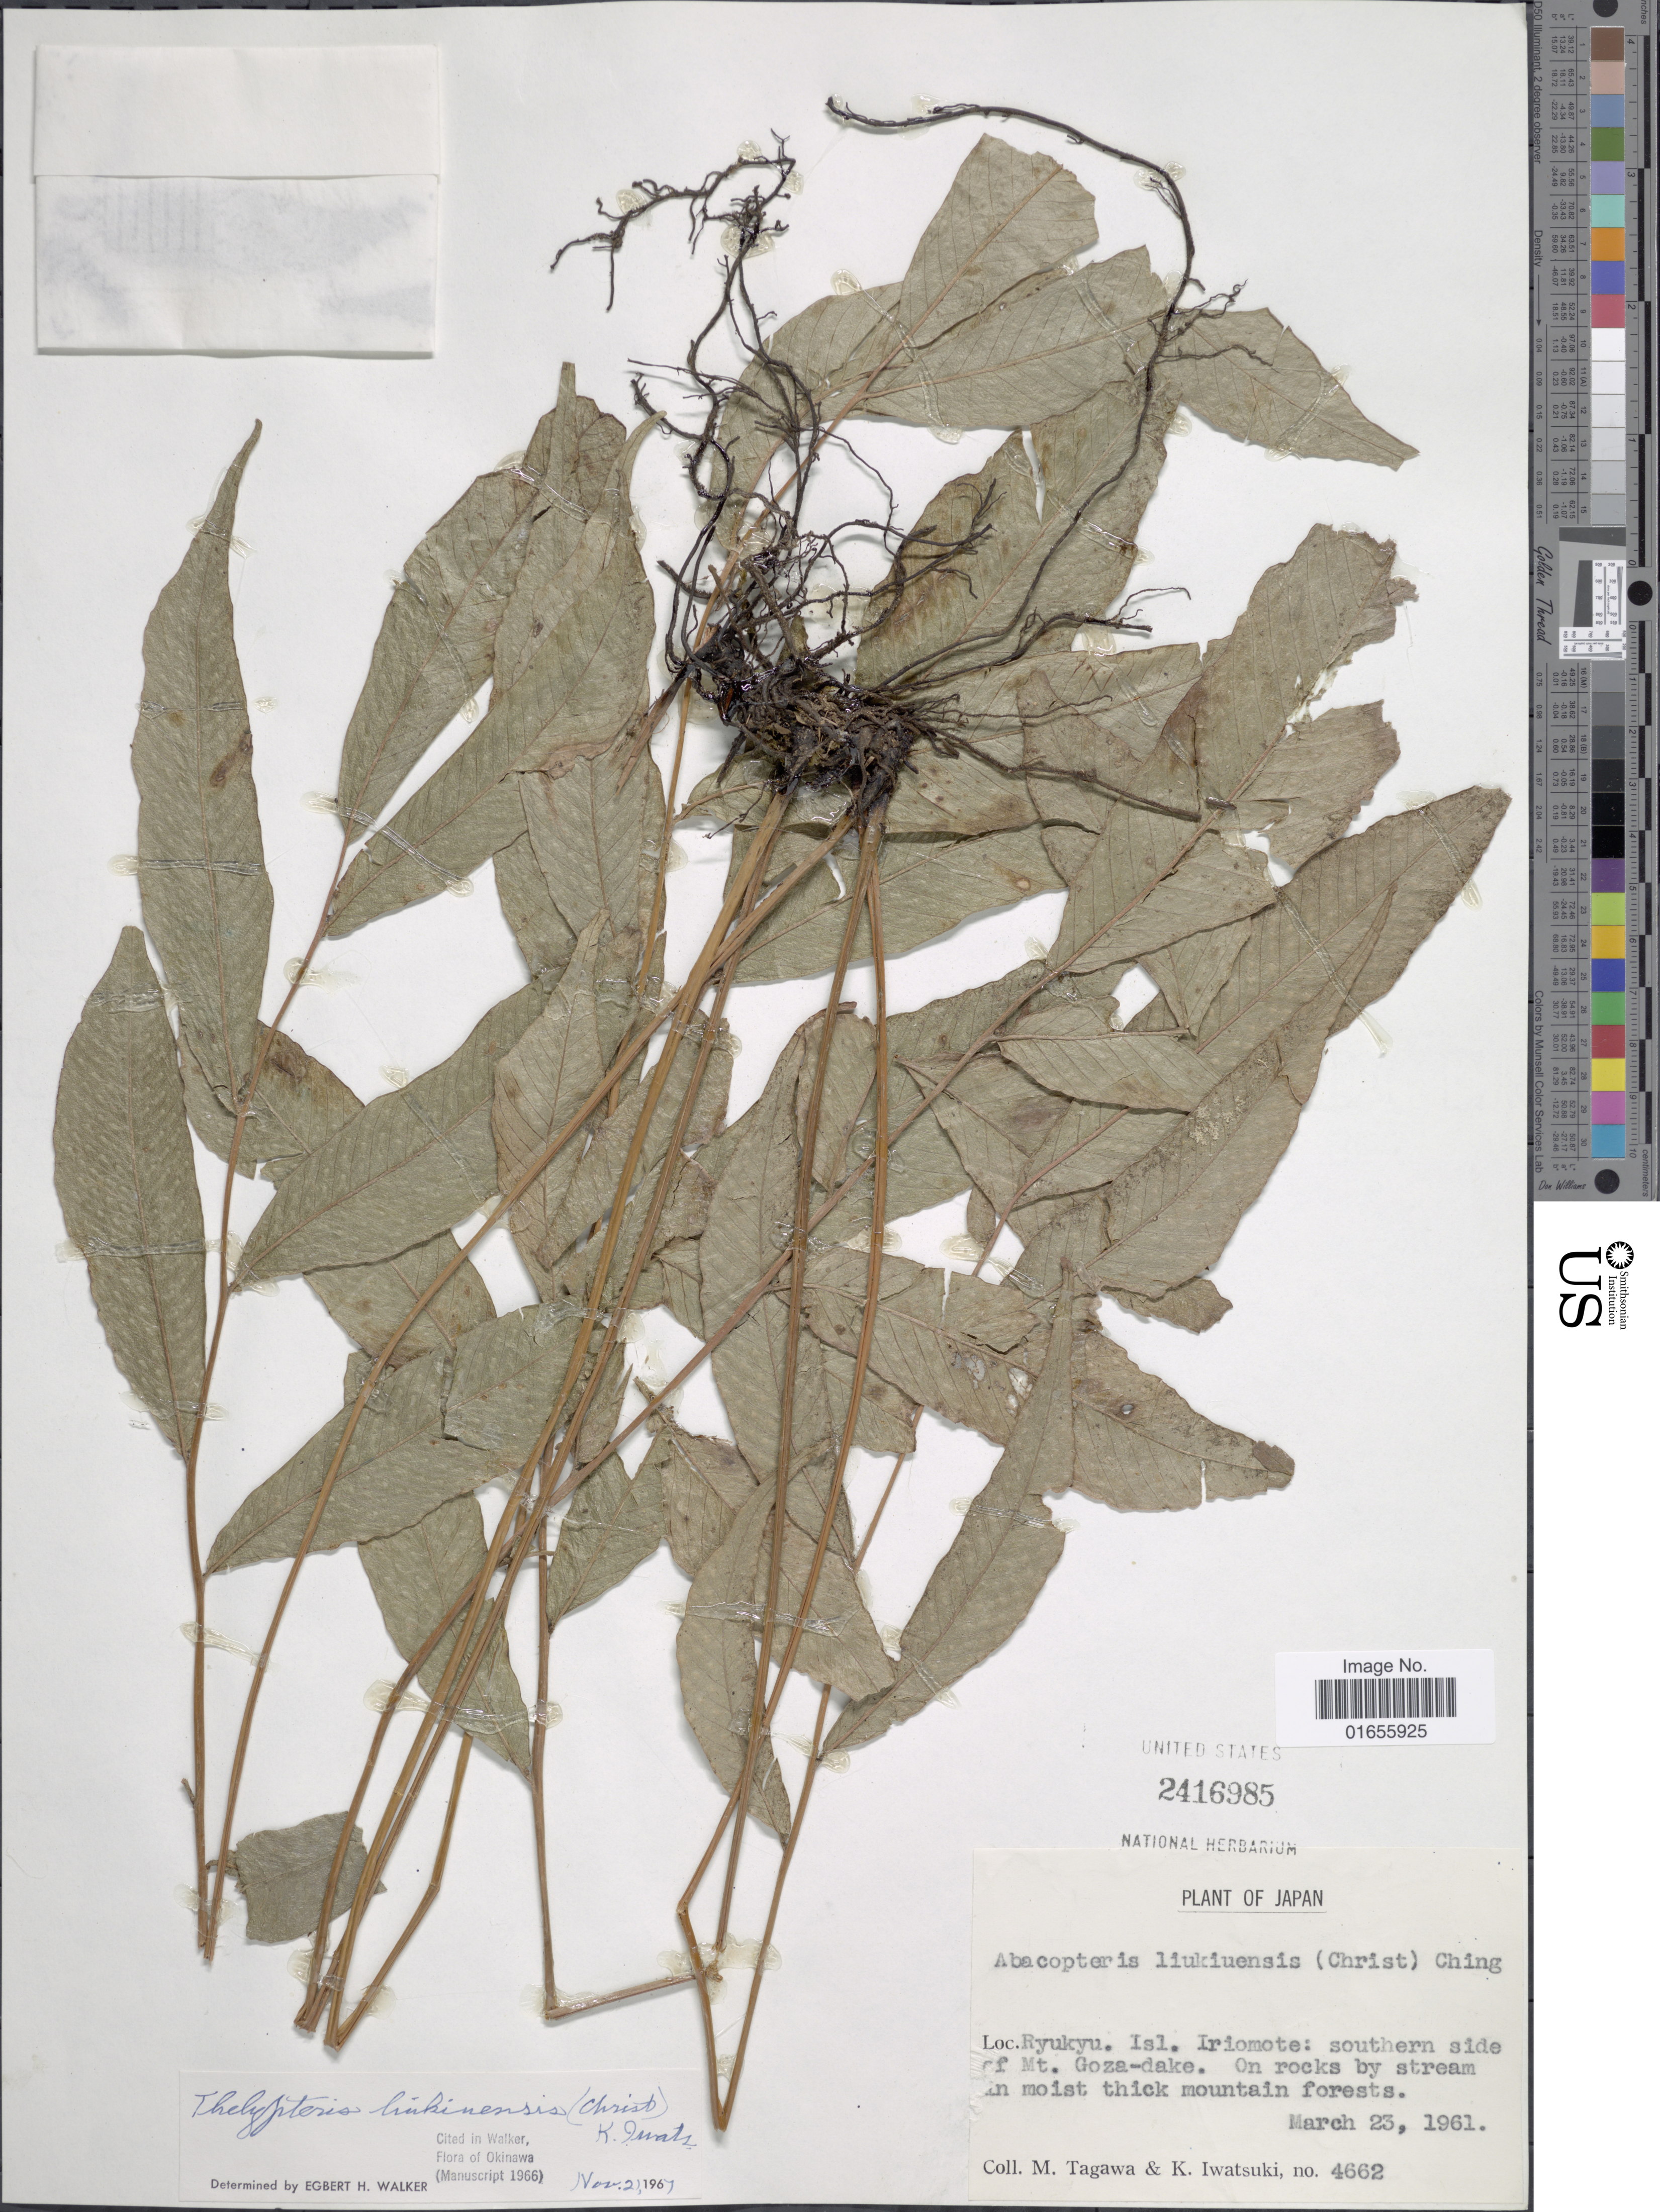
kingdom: Plantae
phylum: Tracheophyta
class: Polypodiopsida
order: Polypodiales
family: Thelypteridaceae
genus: Pronephrium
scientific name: Pronephrium liukiuense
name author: (C. Chr.) K. Iwats.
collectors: M. Tagawa & K. Iwatsuki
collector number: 4662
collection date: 1961-03-23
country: Japan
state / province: Okinawa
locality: Ryukyu. Isl. Iriomote: southern side of Mt. Goza - dake. On rocks by stream in moist thick mountain forests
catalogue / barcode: US 2416985